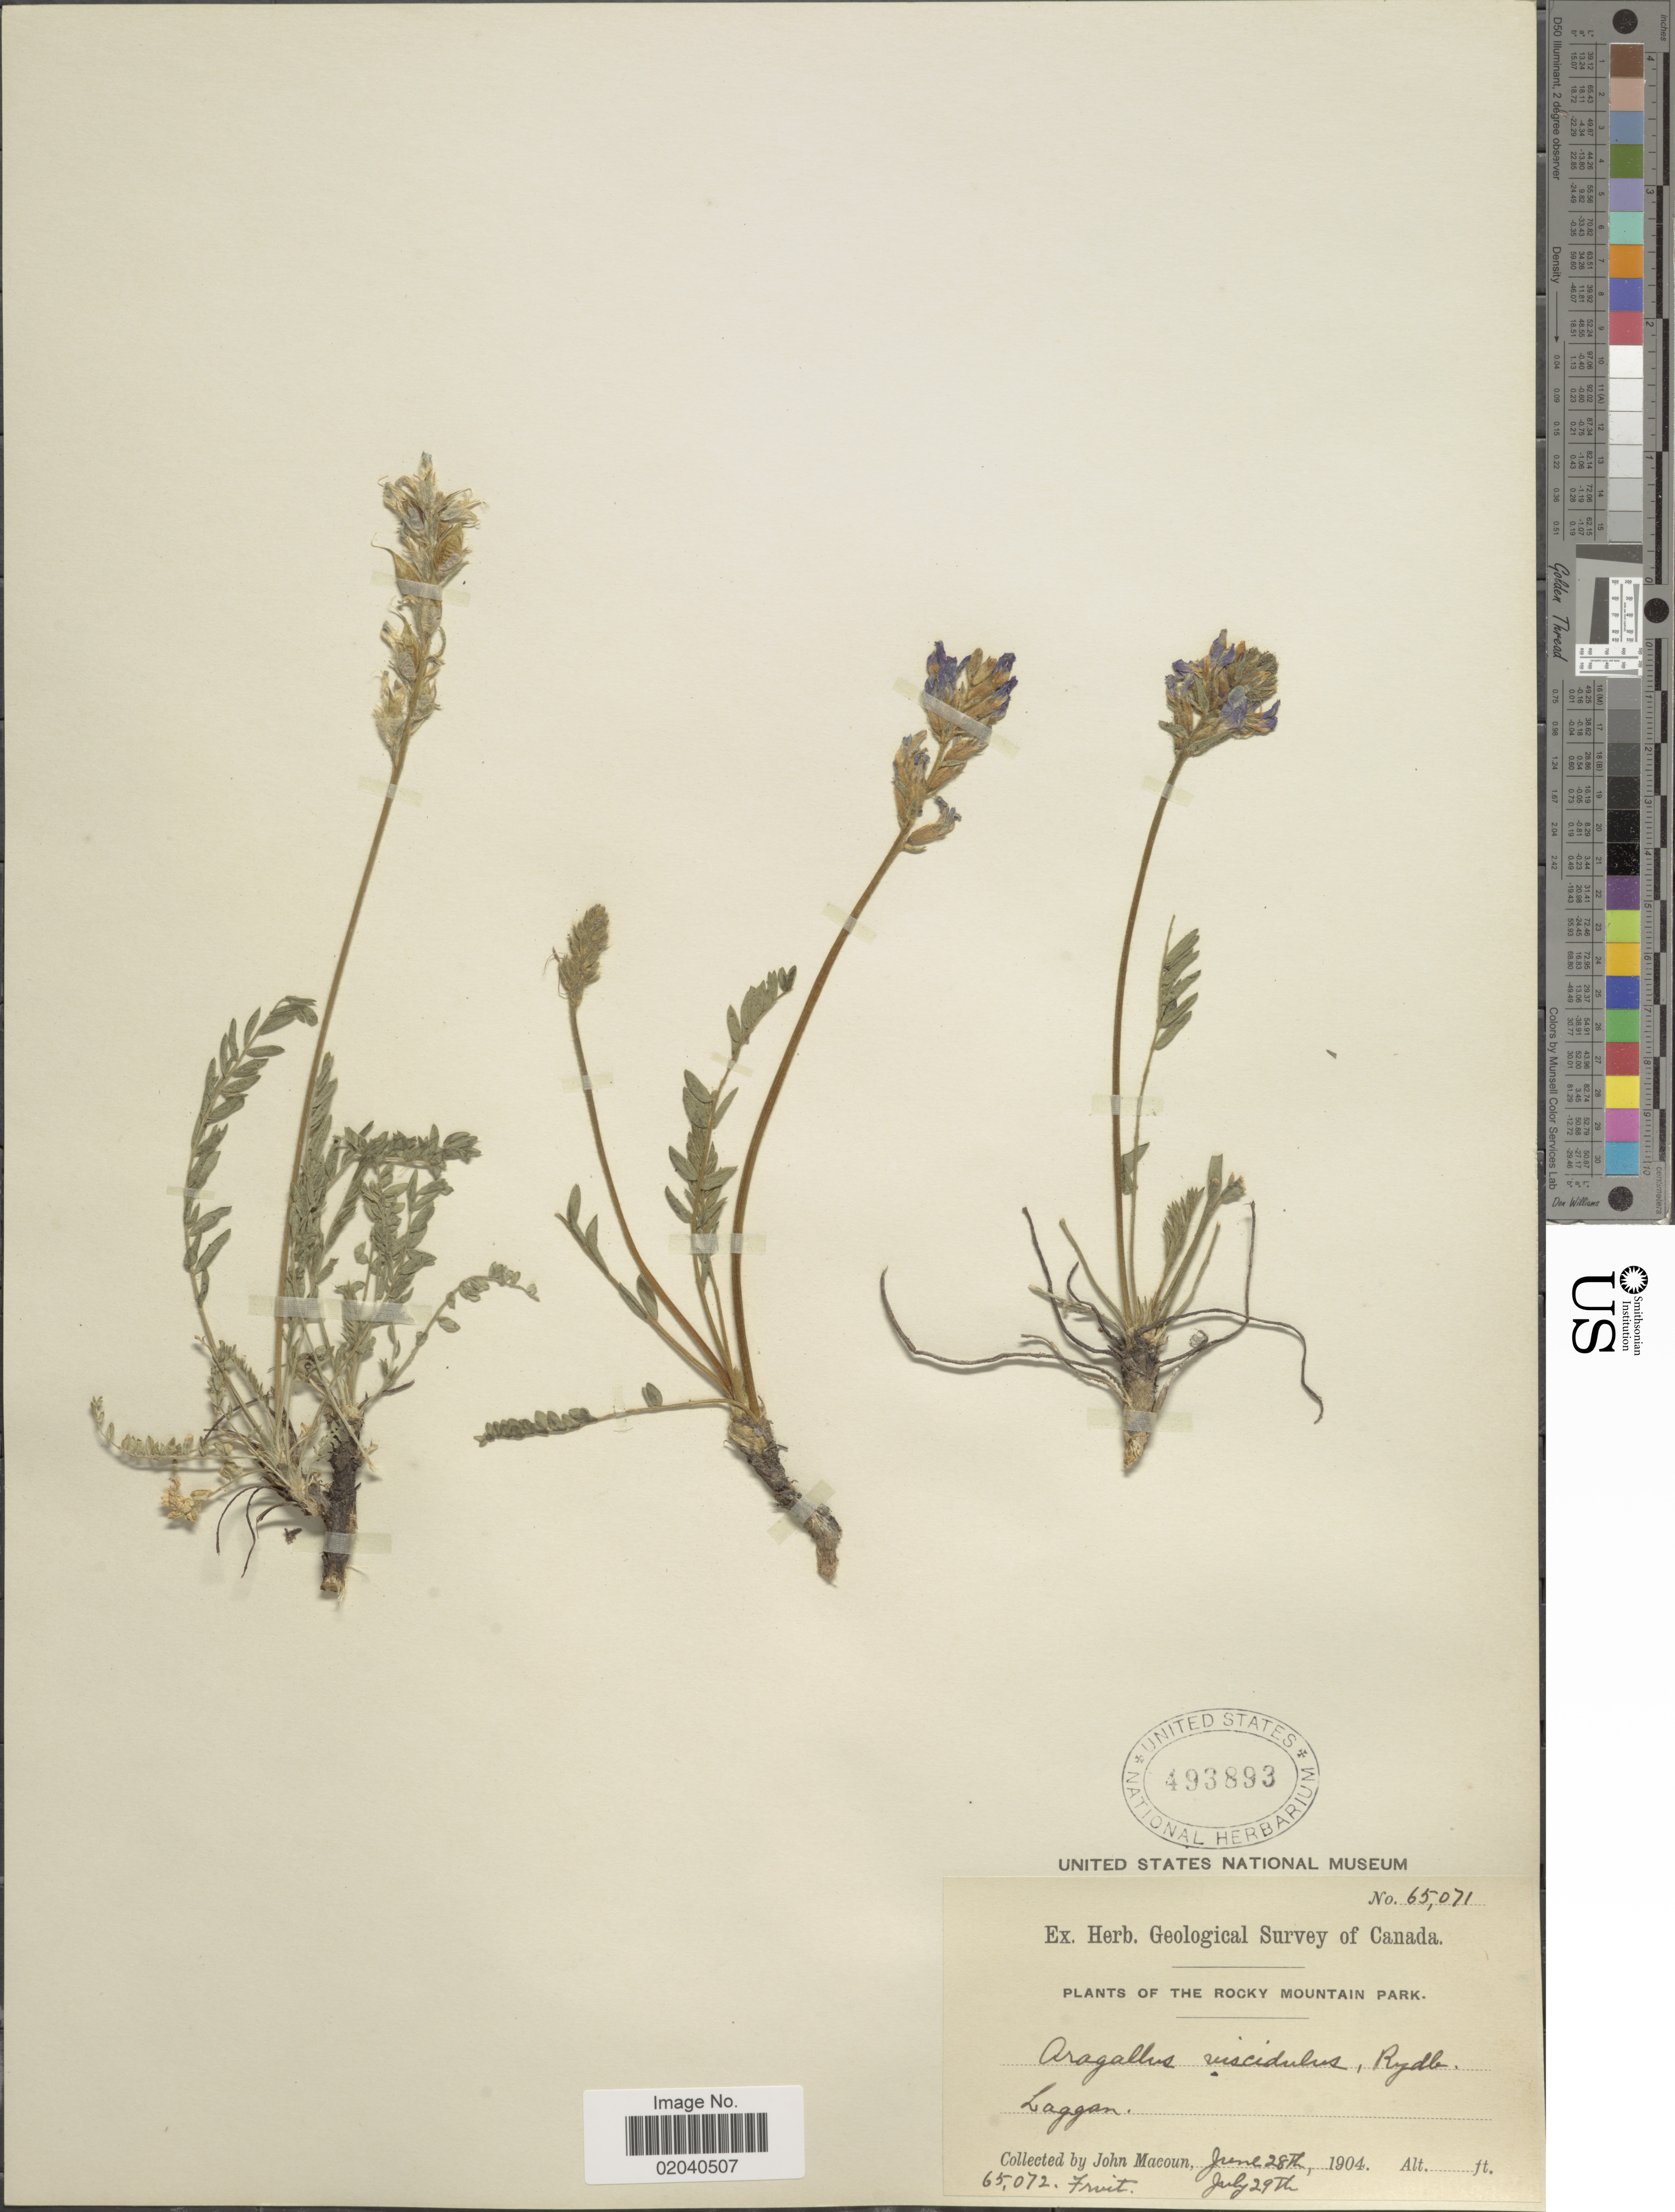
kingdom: Plantae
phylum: Tracheophyta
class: Magnoliopsida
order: Fabales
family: Fabaceae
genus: Oxytropis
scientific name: Oxytropis viscida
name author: Nutt.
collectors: J. Macoun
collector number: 65071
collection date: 1904-07-28/1904-07-29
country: Canada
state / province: Alberta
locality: Rocky Mountain Park, Laggan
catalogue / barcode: US 493893